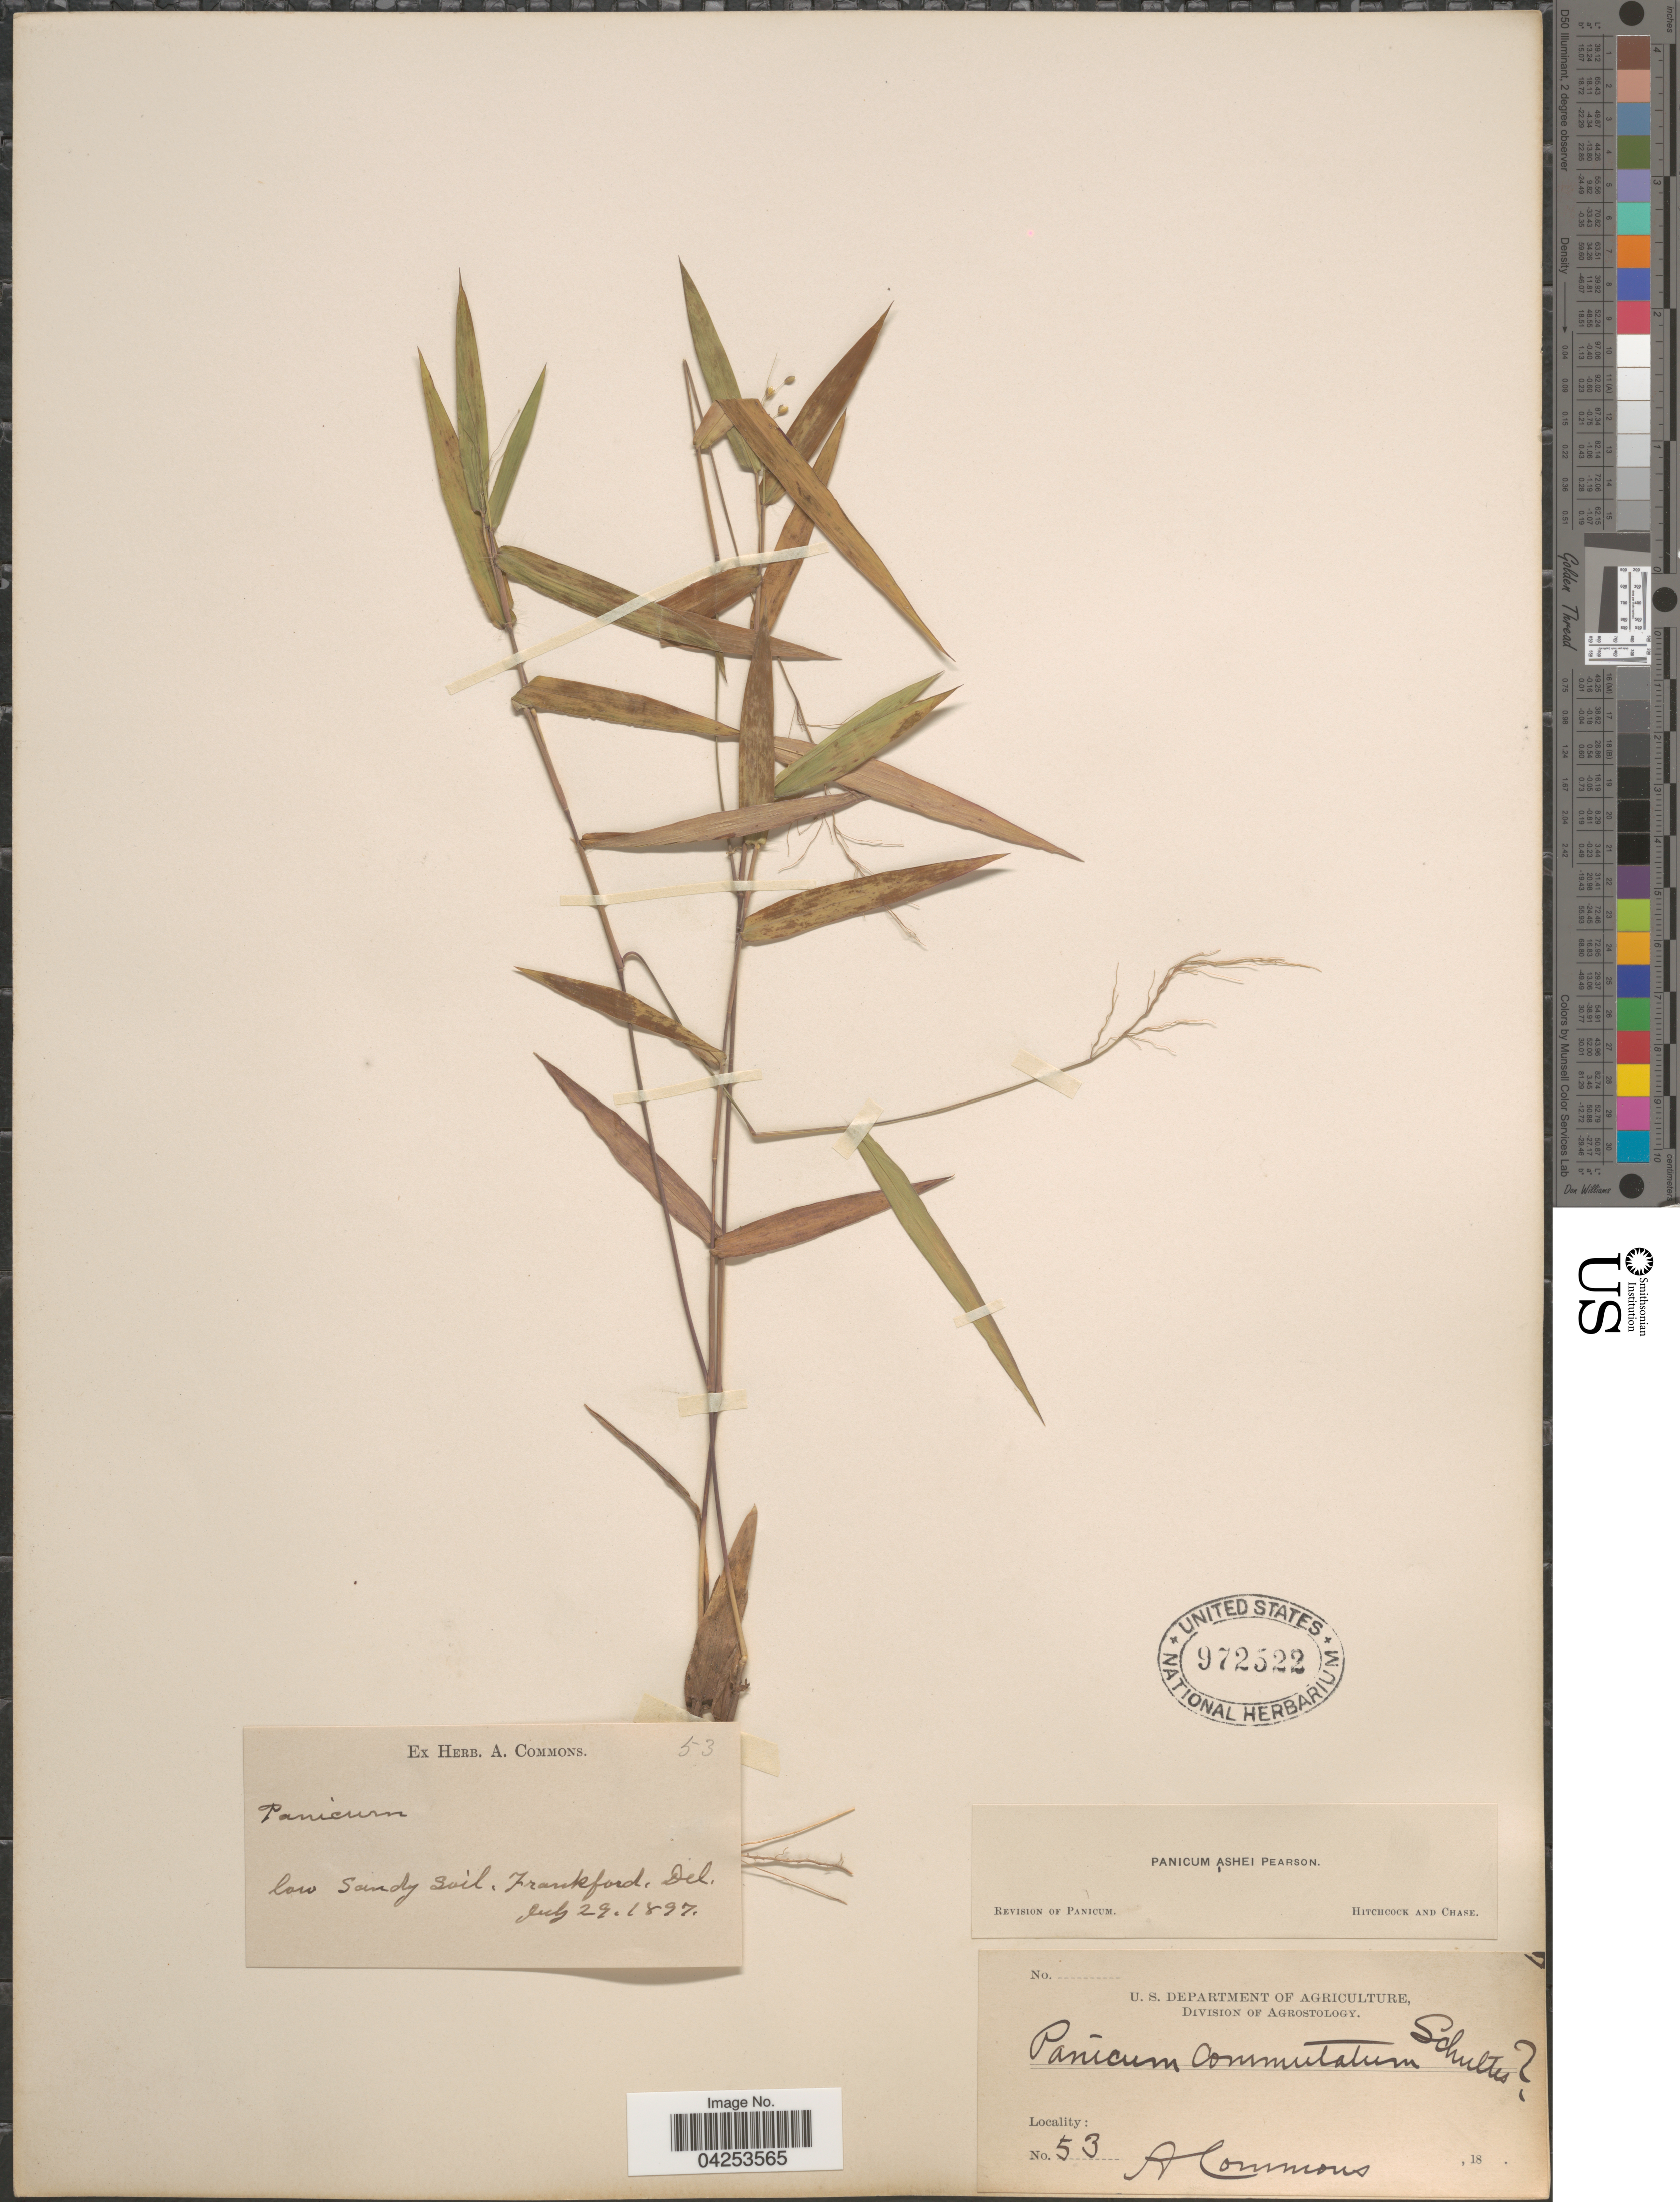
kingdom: Plantae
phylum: Tracheophyta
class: Liliopsida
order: Poales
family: Poaceae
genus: Dichanthelium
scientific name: Dichanthelium commutatum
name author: (Schult.) Gould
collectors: A. Commons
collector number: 53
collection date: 1897-07-29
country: United States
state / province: Delaware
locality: Low Sandy Soil. Frankford.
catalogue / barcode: US 972522